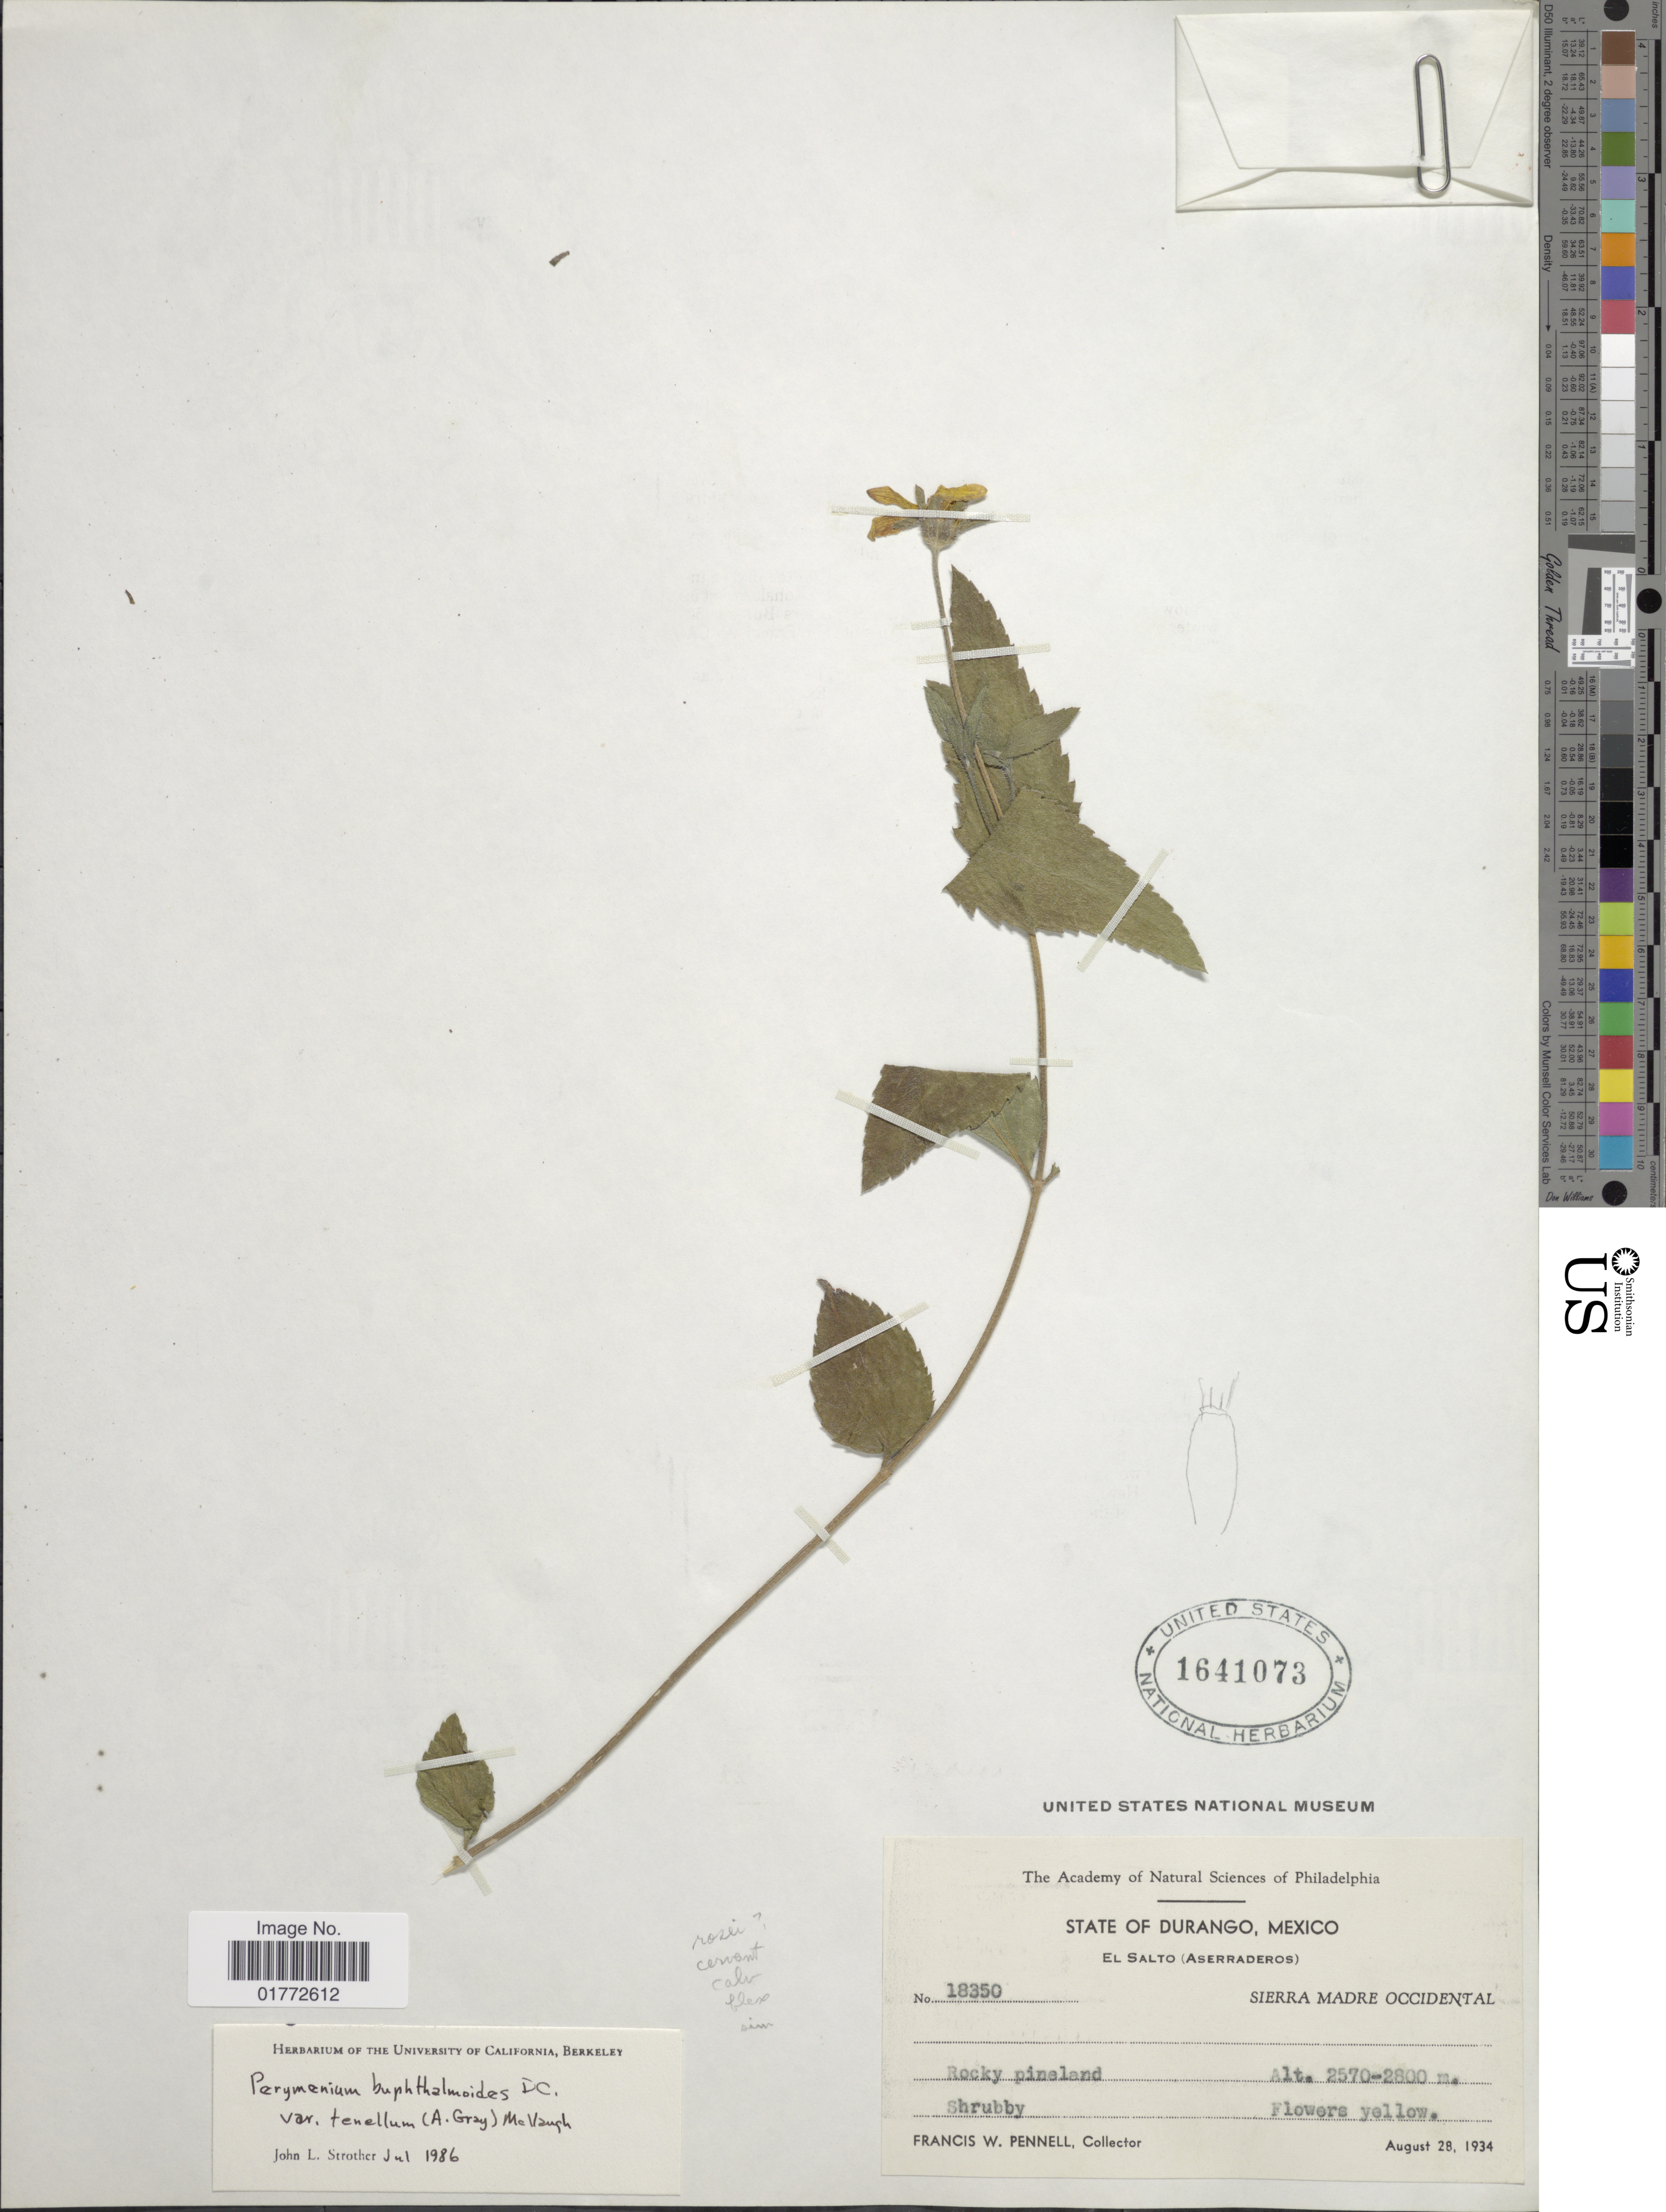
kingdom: Plantae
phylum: Tracheophyta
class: Magnoliopsida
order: Asterales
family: Asteraceae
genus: Perymenium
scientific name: Perymenium buphthalmoides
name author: DC.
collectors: F. W. Pennell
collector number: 18350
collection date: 1934-08-28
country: Mexico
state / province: Durango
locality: El Salto (Aserraderos) Sierra Madre Occidental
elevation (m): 2570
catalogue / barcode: US 1641073